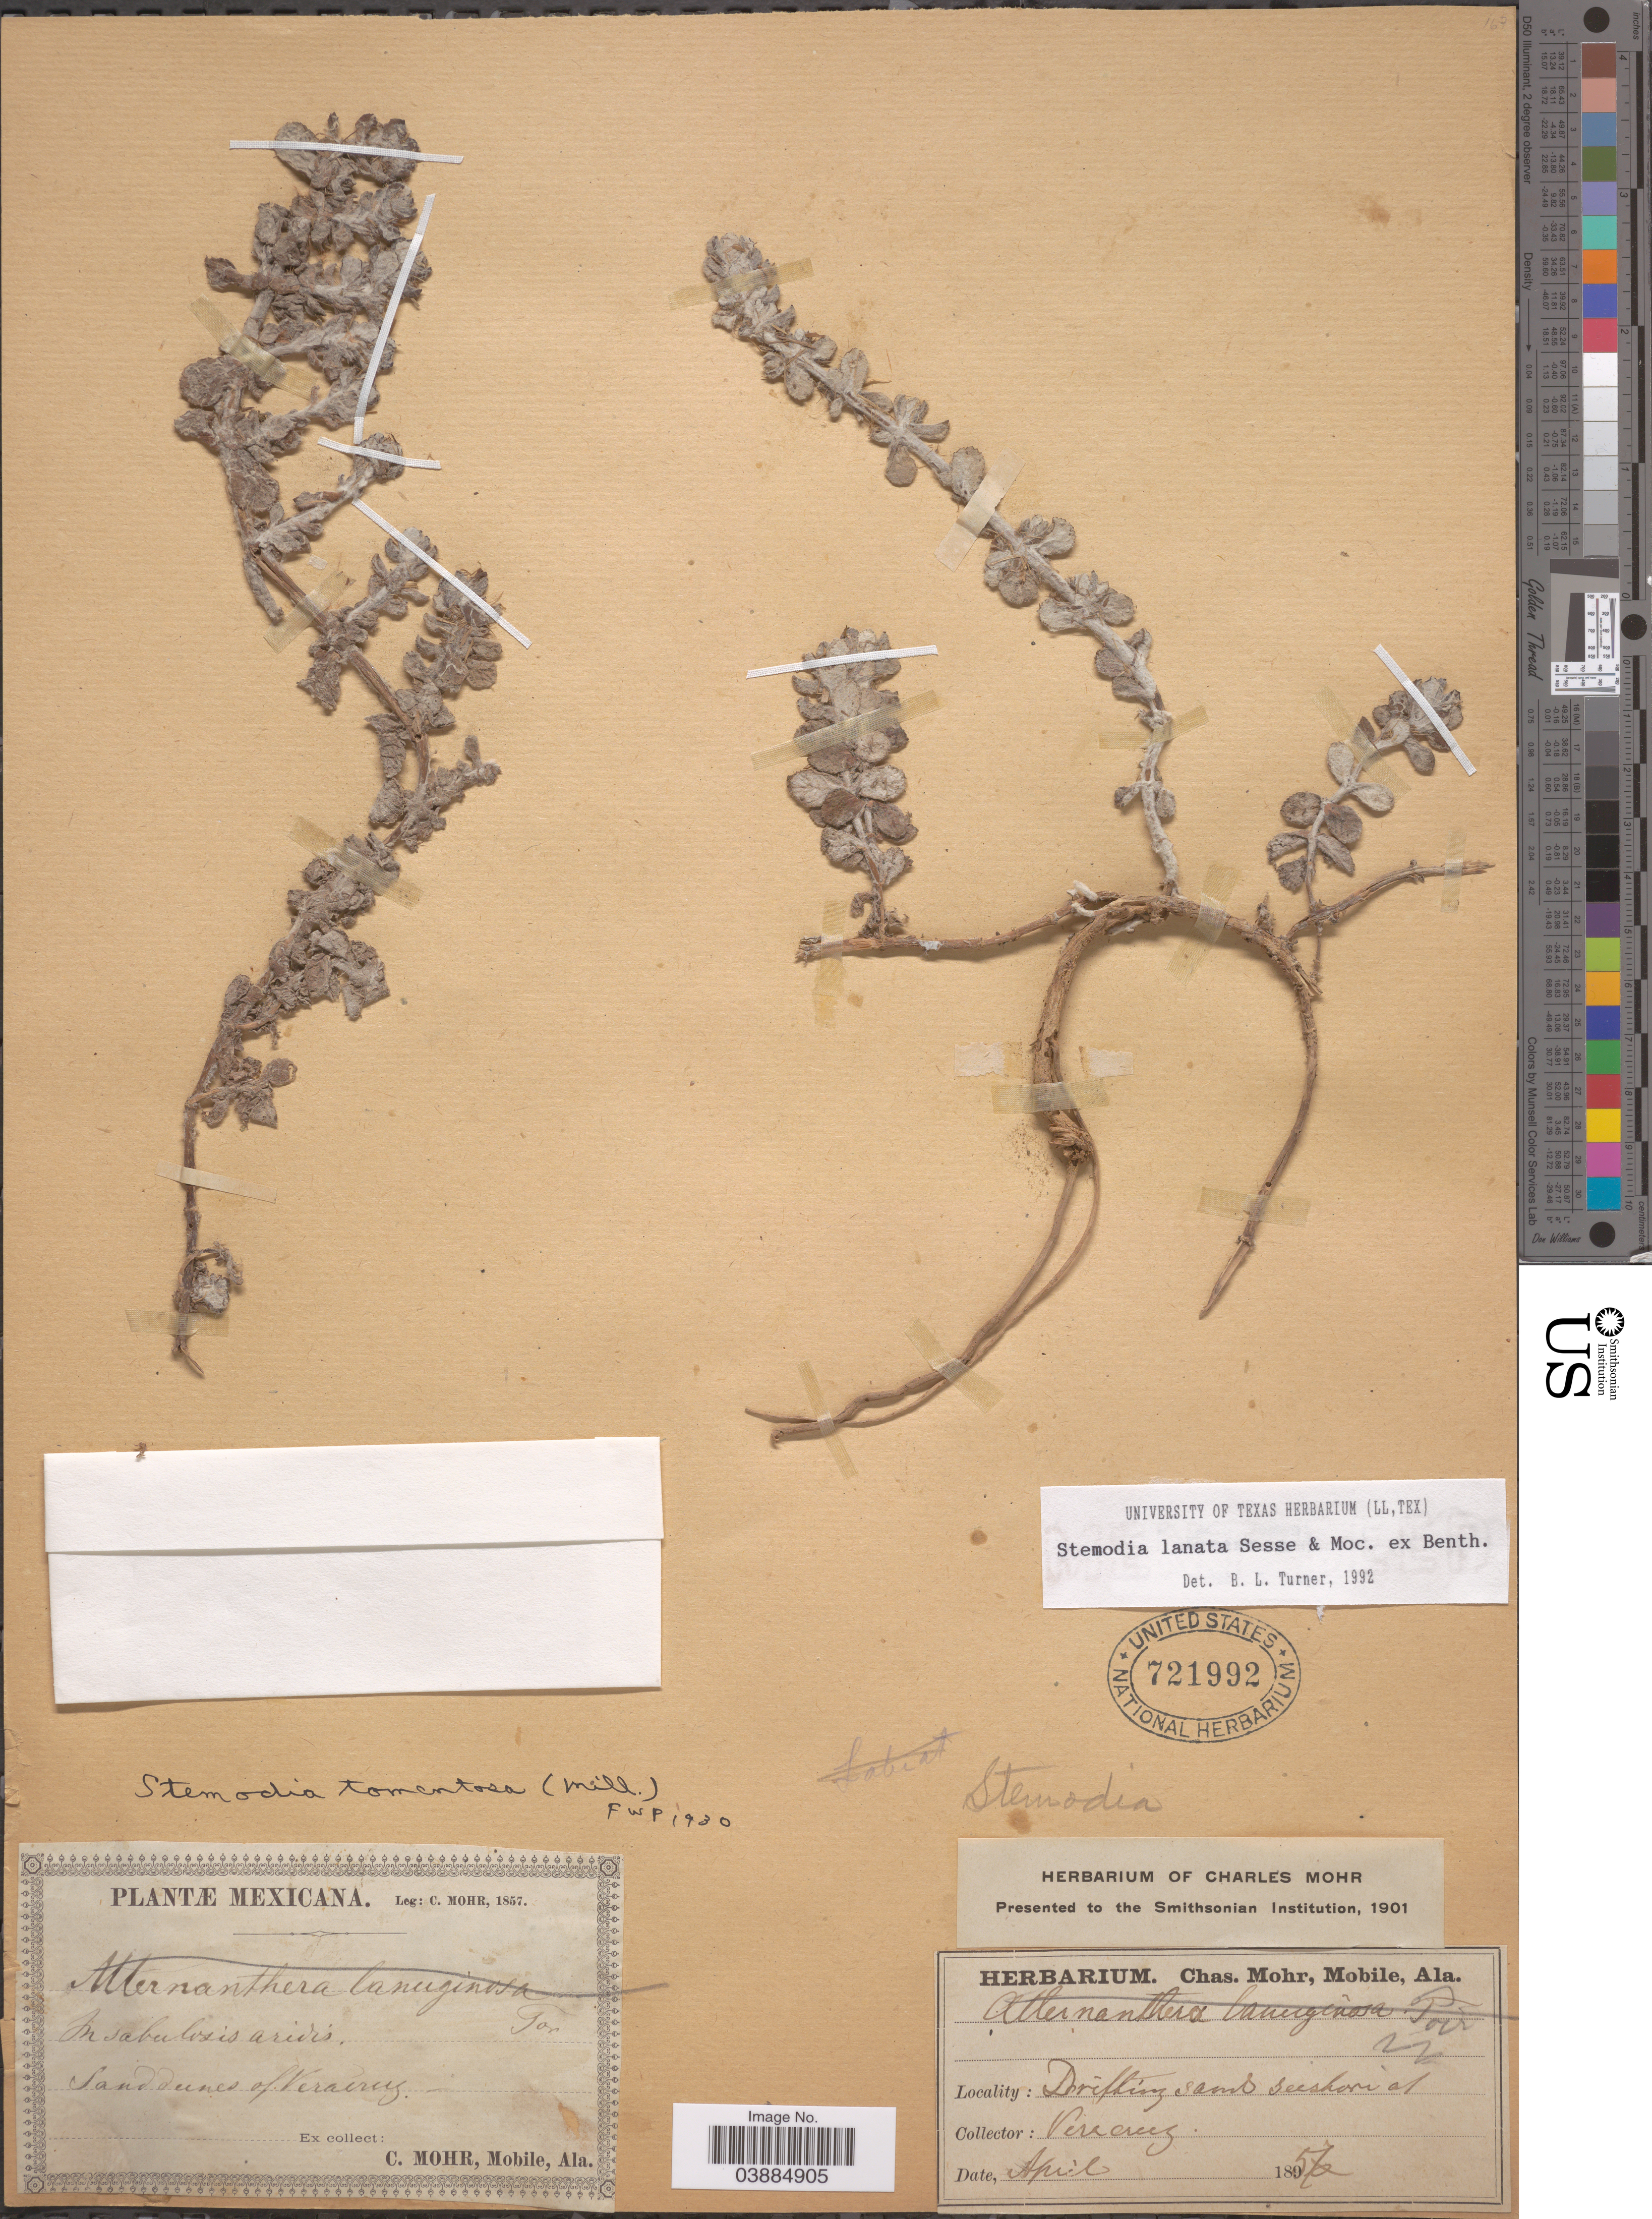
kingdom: Plantae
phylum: Tracheophyta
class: Magnoliopsida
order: Lamiales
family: Plantaginaceae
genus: Stemodia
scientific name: Stemodia lanata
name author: Sessé & Moc. ex Benth.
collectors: Mohr, C. T. (herbarium)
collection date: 1856-04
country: Mexico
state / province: Veracruz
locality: Sand dunes of Veracruz.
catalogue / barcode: US 721992